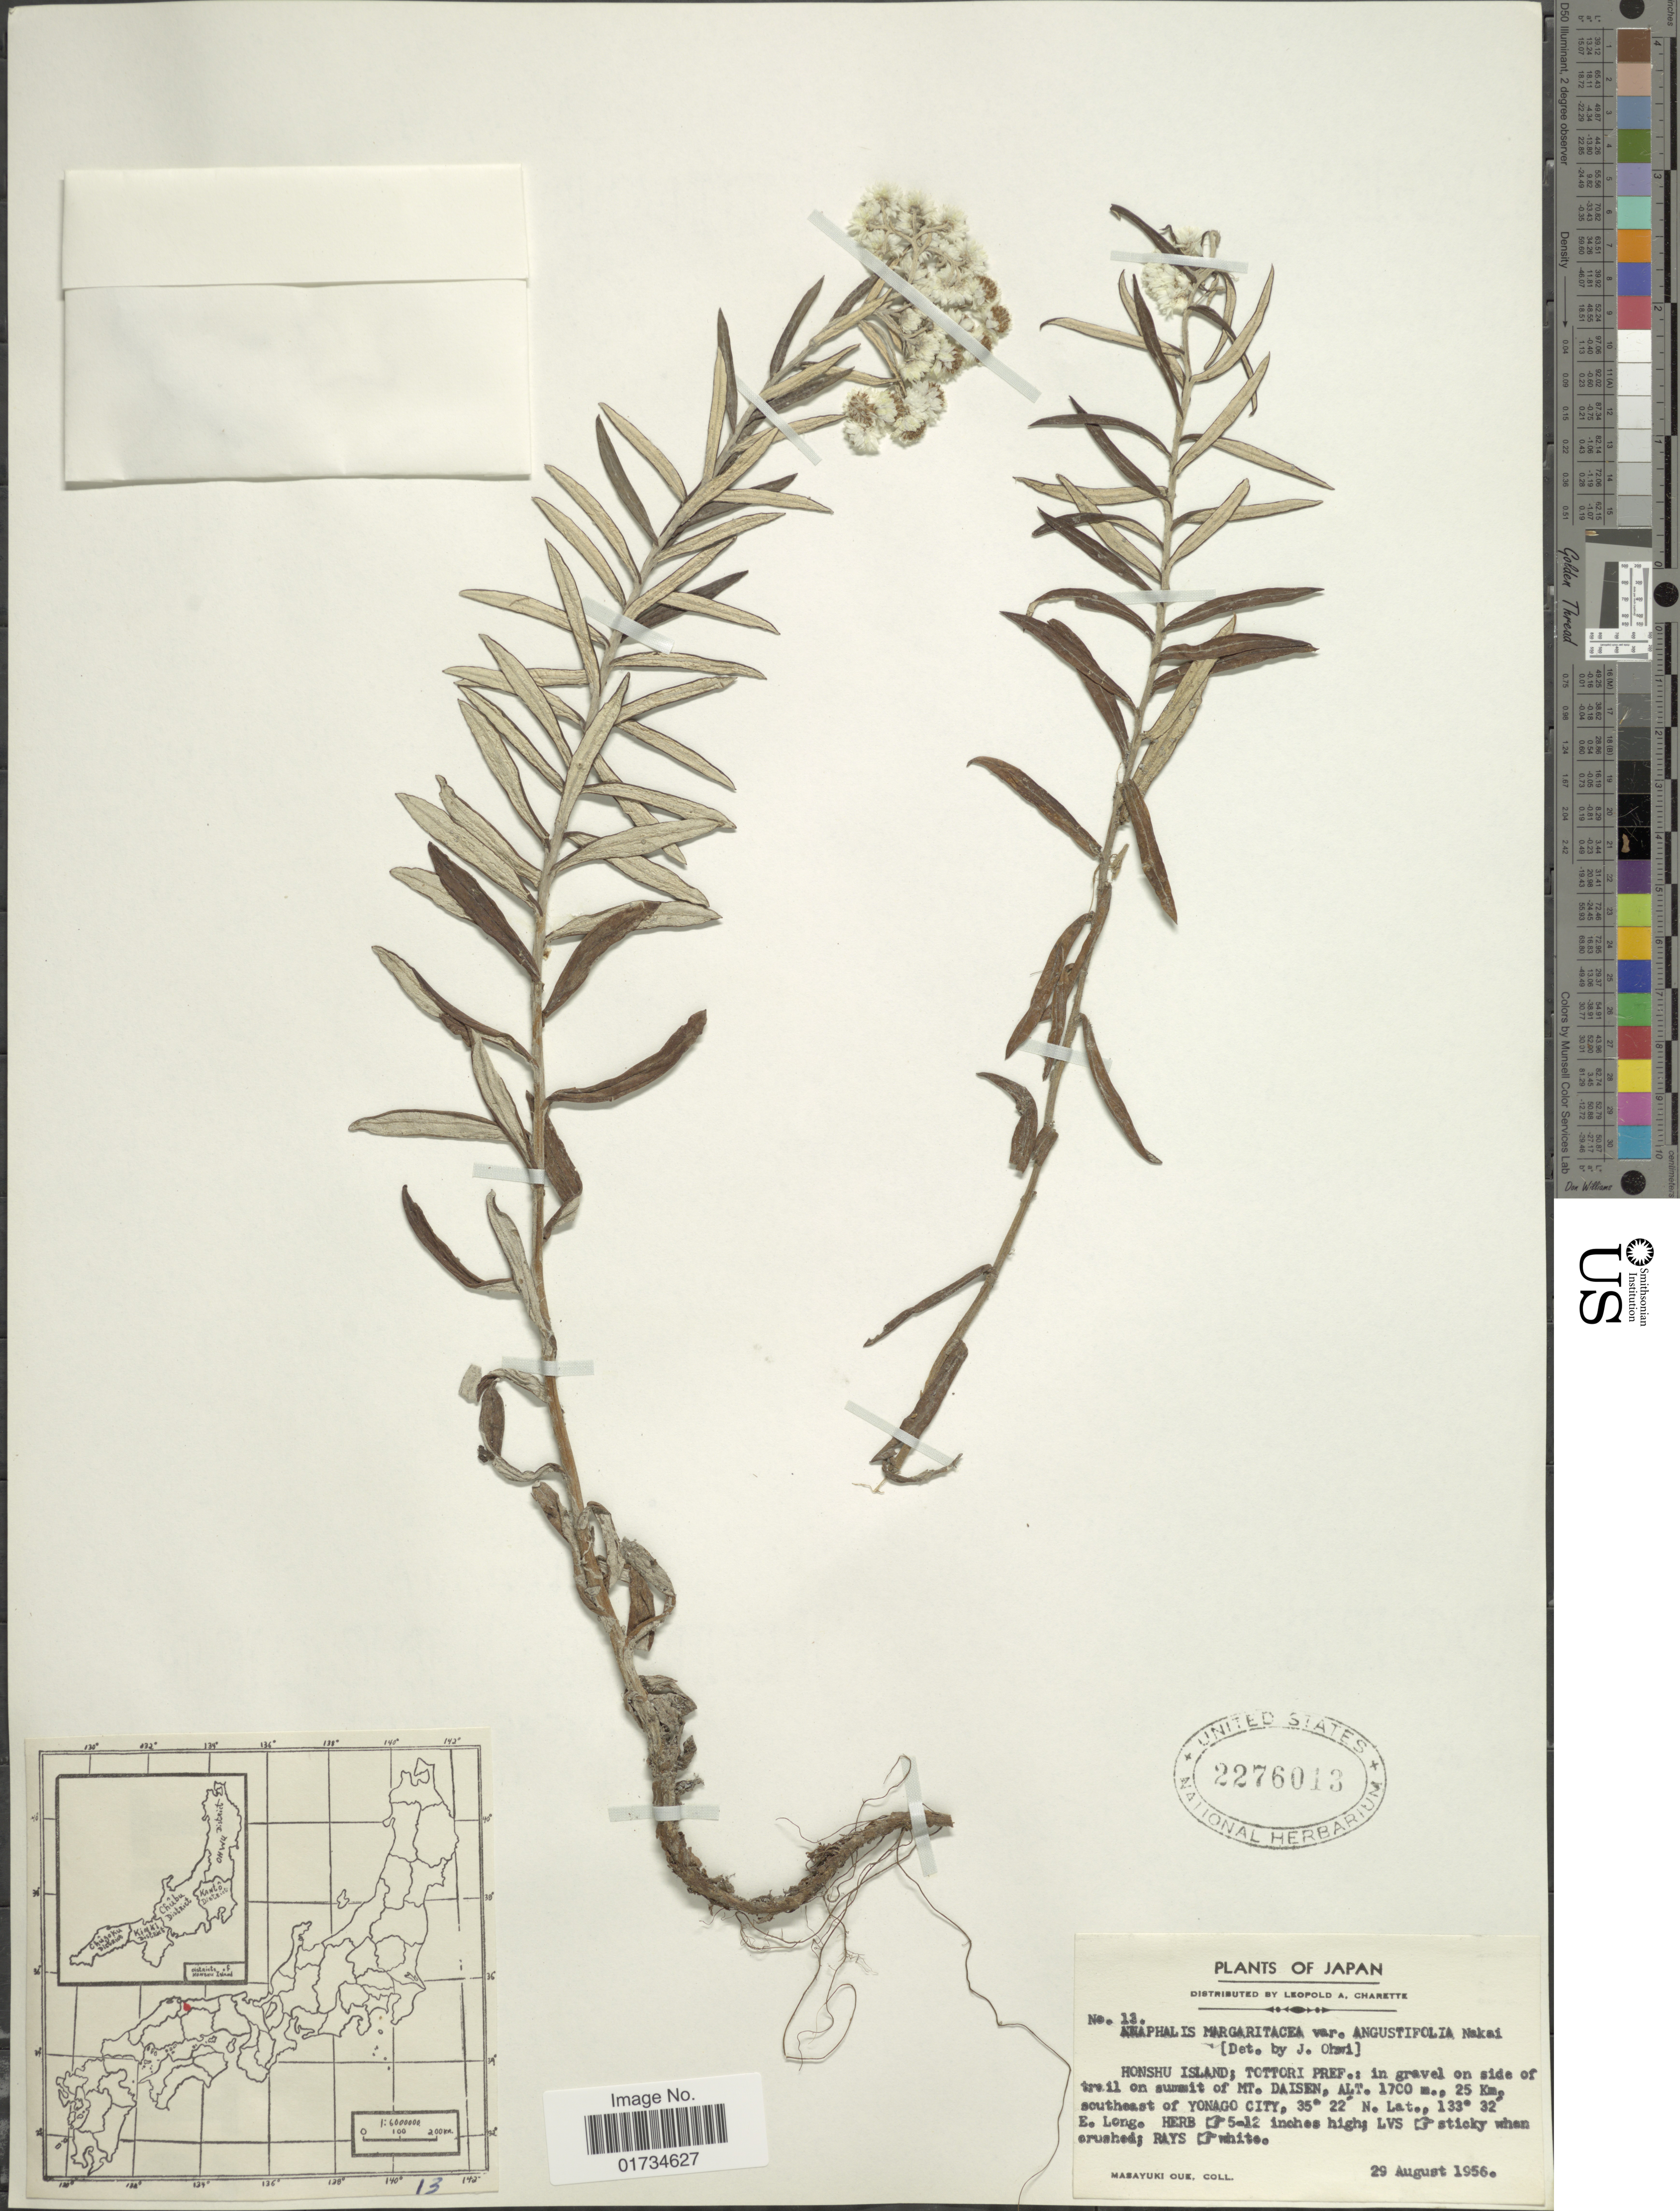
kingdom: Plantae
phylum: Tracheophyta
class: Magnoliopsida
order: Asterales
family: Asteraceae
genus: Anaphalis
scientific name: Anaphalis margaritacea var. angustifolia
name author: (Franch. & Sav.) Hayata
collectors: L. A. Charette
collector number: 13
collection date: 1956-08-29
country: Japan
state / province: Tottori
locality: Japan. Honshu Island; Tottori Pref.: nin gravel on side of trail on summit of Mt. Daisen, 25 Km. southeast of Yonago City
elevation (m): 1700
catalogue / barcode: US 2276013